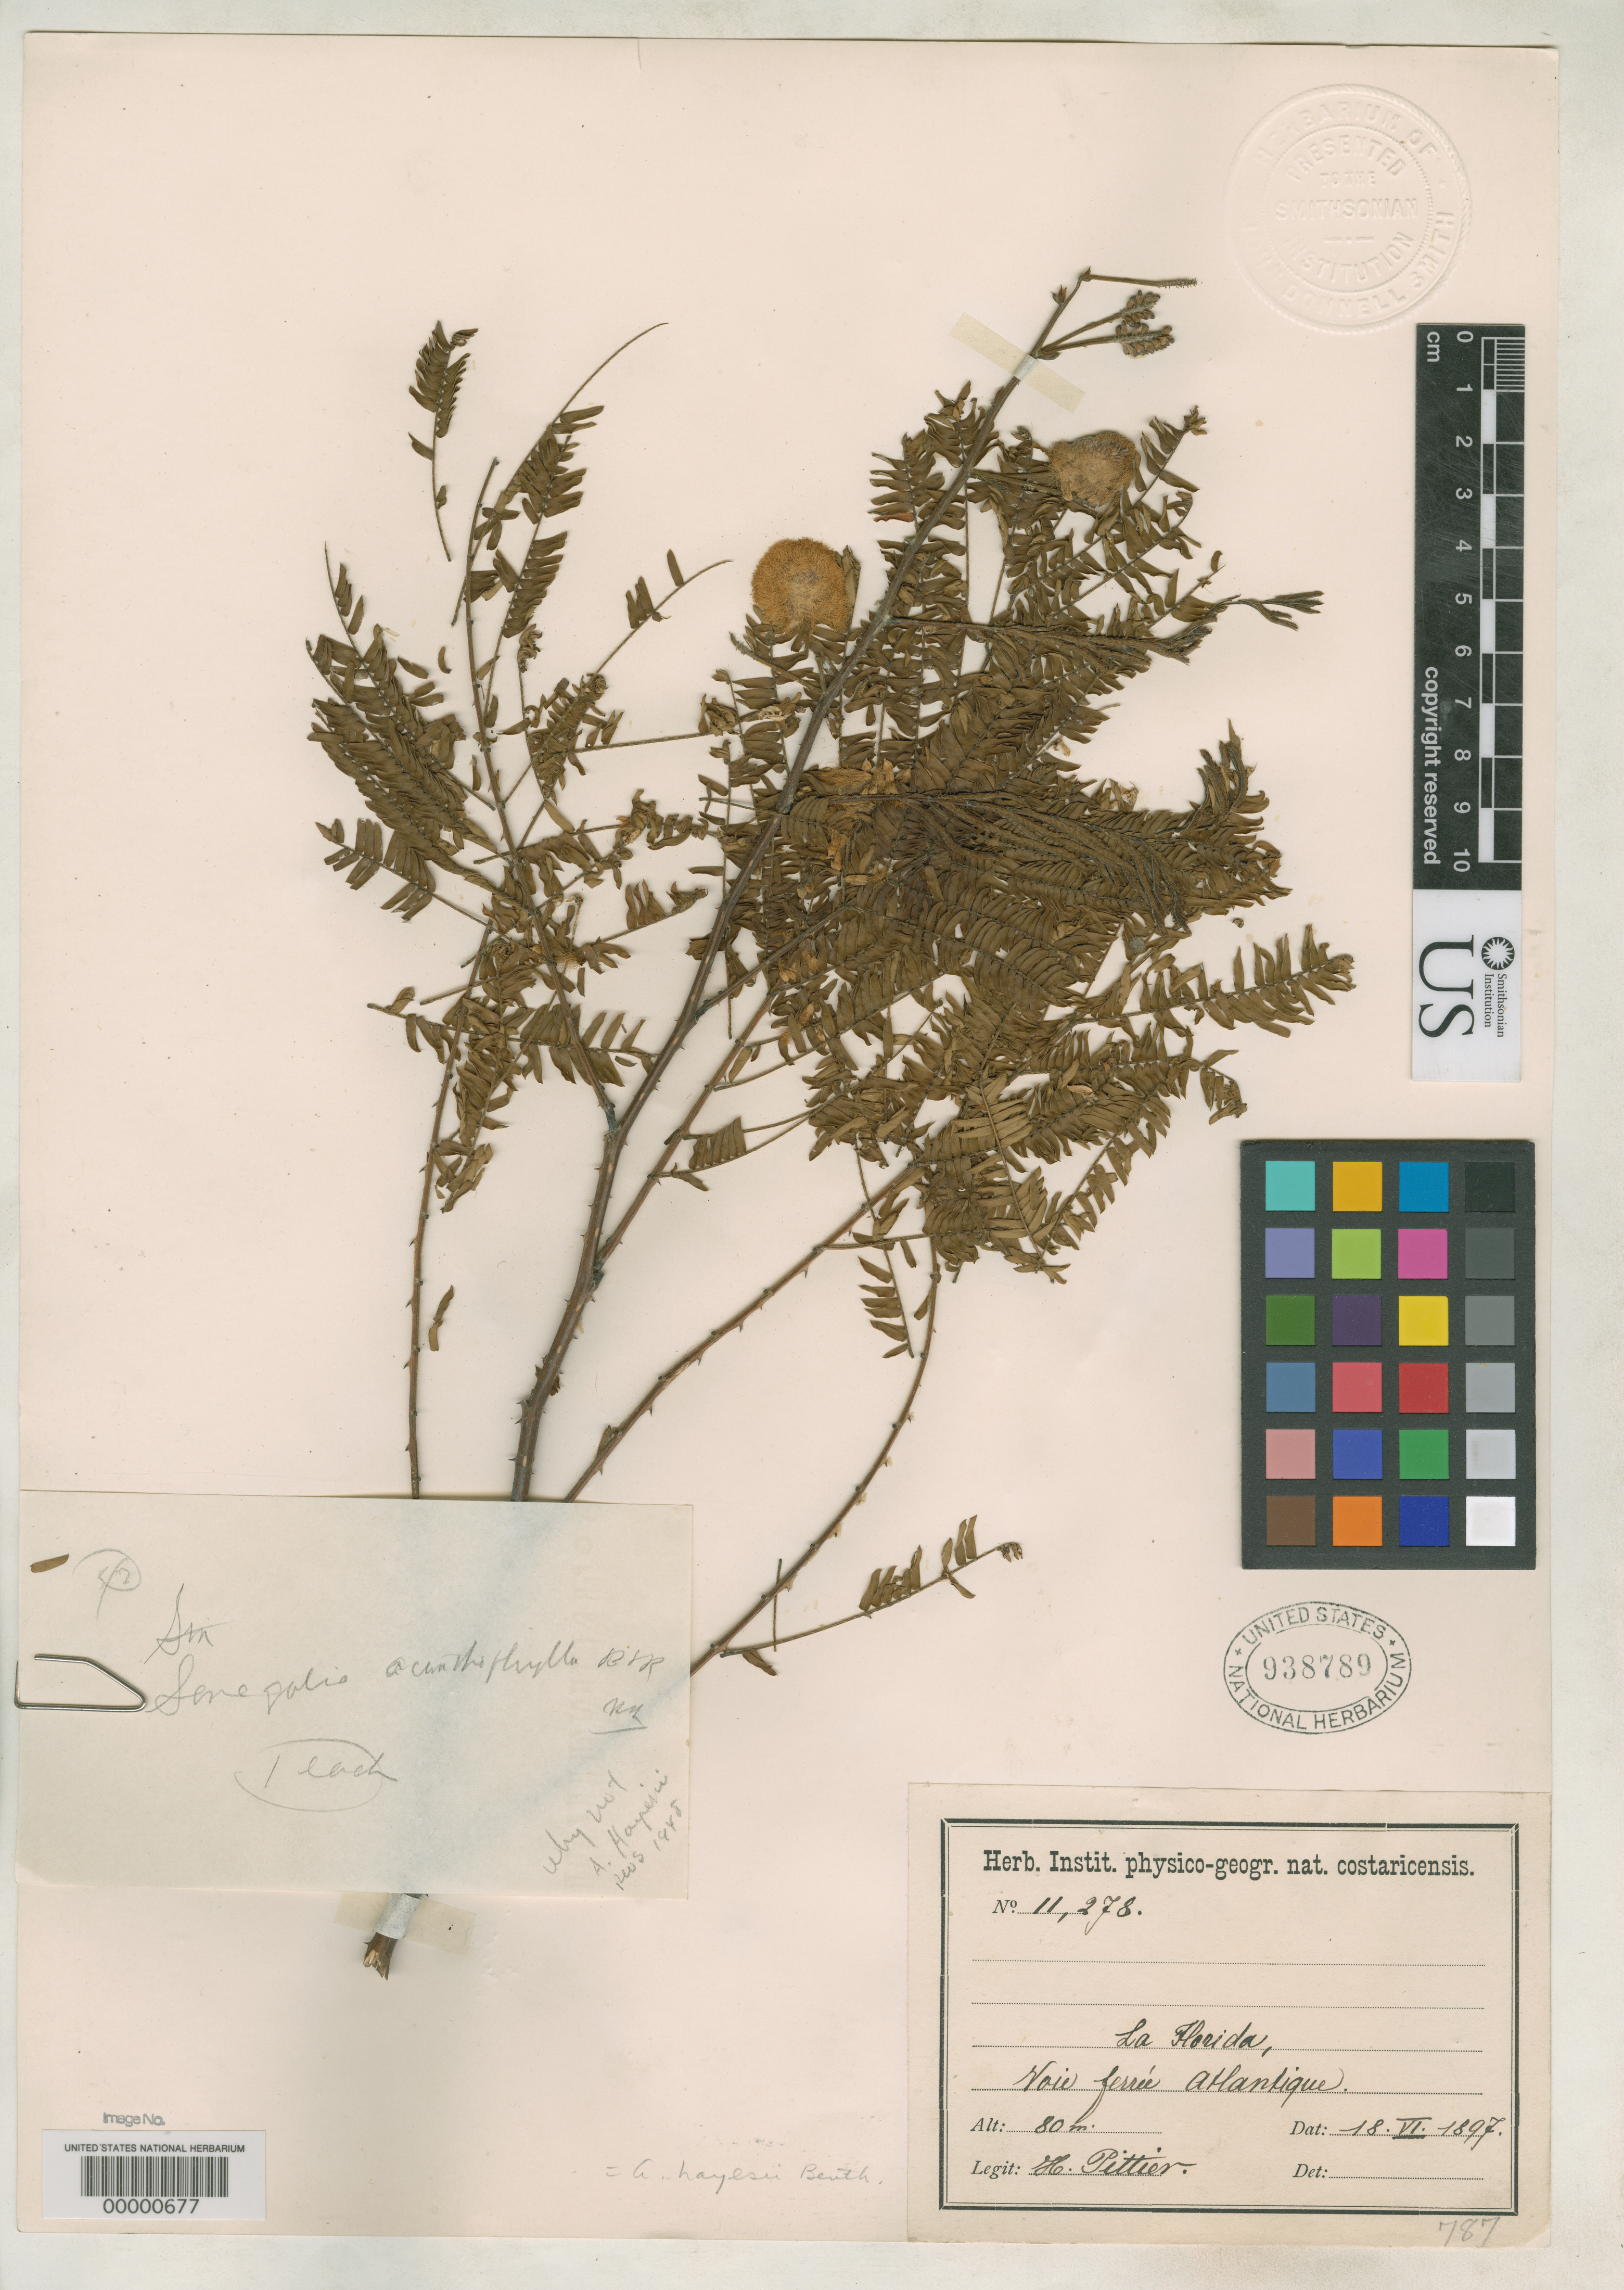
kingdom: Plantae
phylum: Tracheophyta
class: Magnoliopsida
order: Fabales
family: Fabaceae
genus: Senegalia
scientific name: Senegalia acanthophylla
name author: Britton & Rose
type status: Type Collection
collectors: H. F. Pittier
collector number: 11278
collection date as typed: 18 Jun 1897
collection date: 1897-06-18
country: Costa Rica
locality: La Florida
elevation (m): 80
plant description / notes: Holotype is at US acc. to Tropicos (May 2010). NY apparently has only fragmentary material of this collection; it is likely that of the 2 sheets at US (USNH 577420 & 938789), one is the holotype (or both are syntypes).; Specimen ex John Donnell Smith herbarium.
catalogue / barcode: US 938789